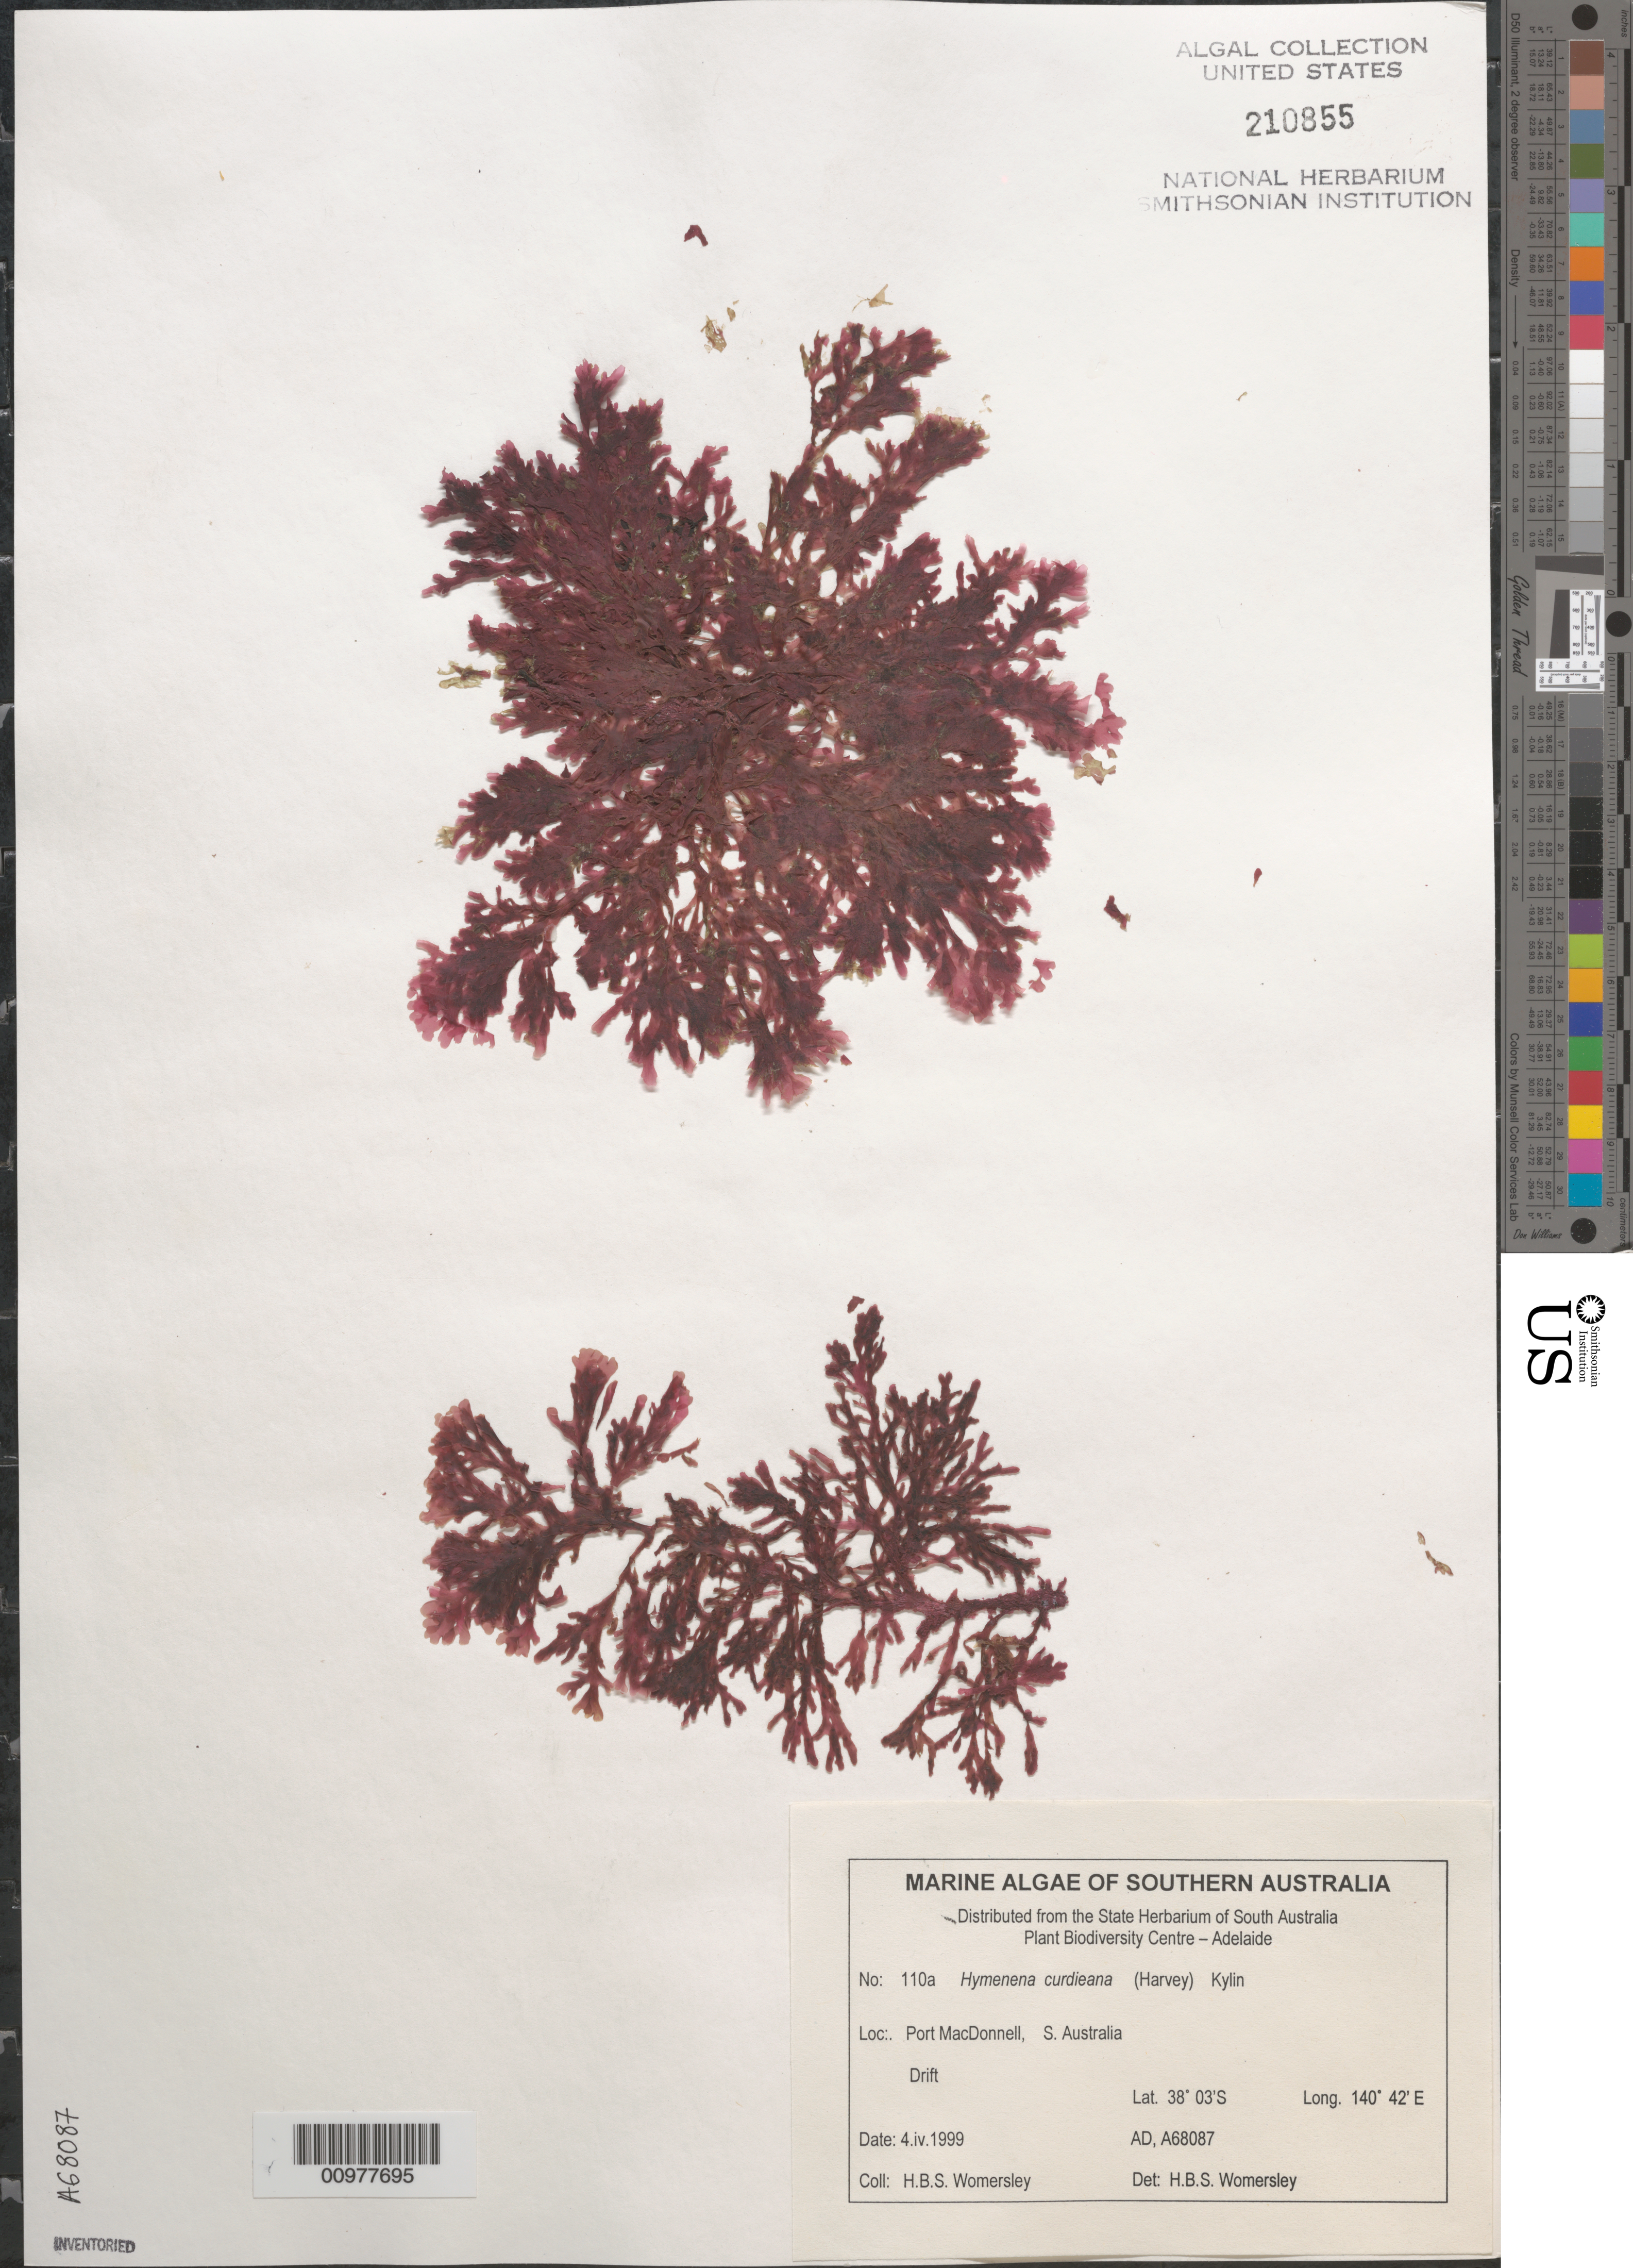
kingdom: Plantae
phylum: Rhodophyta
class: Florideophyceae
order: Ceramiales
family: Delesseriaceae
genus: Hymenena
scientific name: Hymenena curdieana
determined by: Womersley, H. B. S.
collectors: H. B. S. Womersley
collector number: AD A68087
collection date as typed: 04 Apr 1999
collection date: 1999-04-04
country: Australia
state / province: South Australia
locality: Port MacDonnell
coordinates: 38 03'S, 140 42'E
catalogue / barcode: US 210855